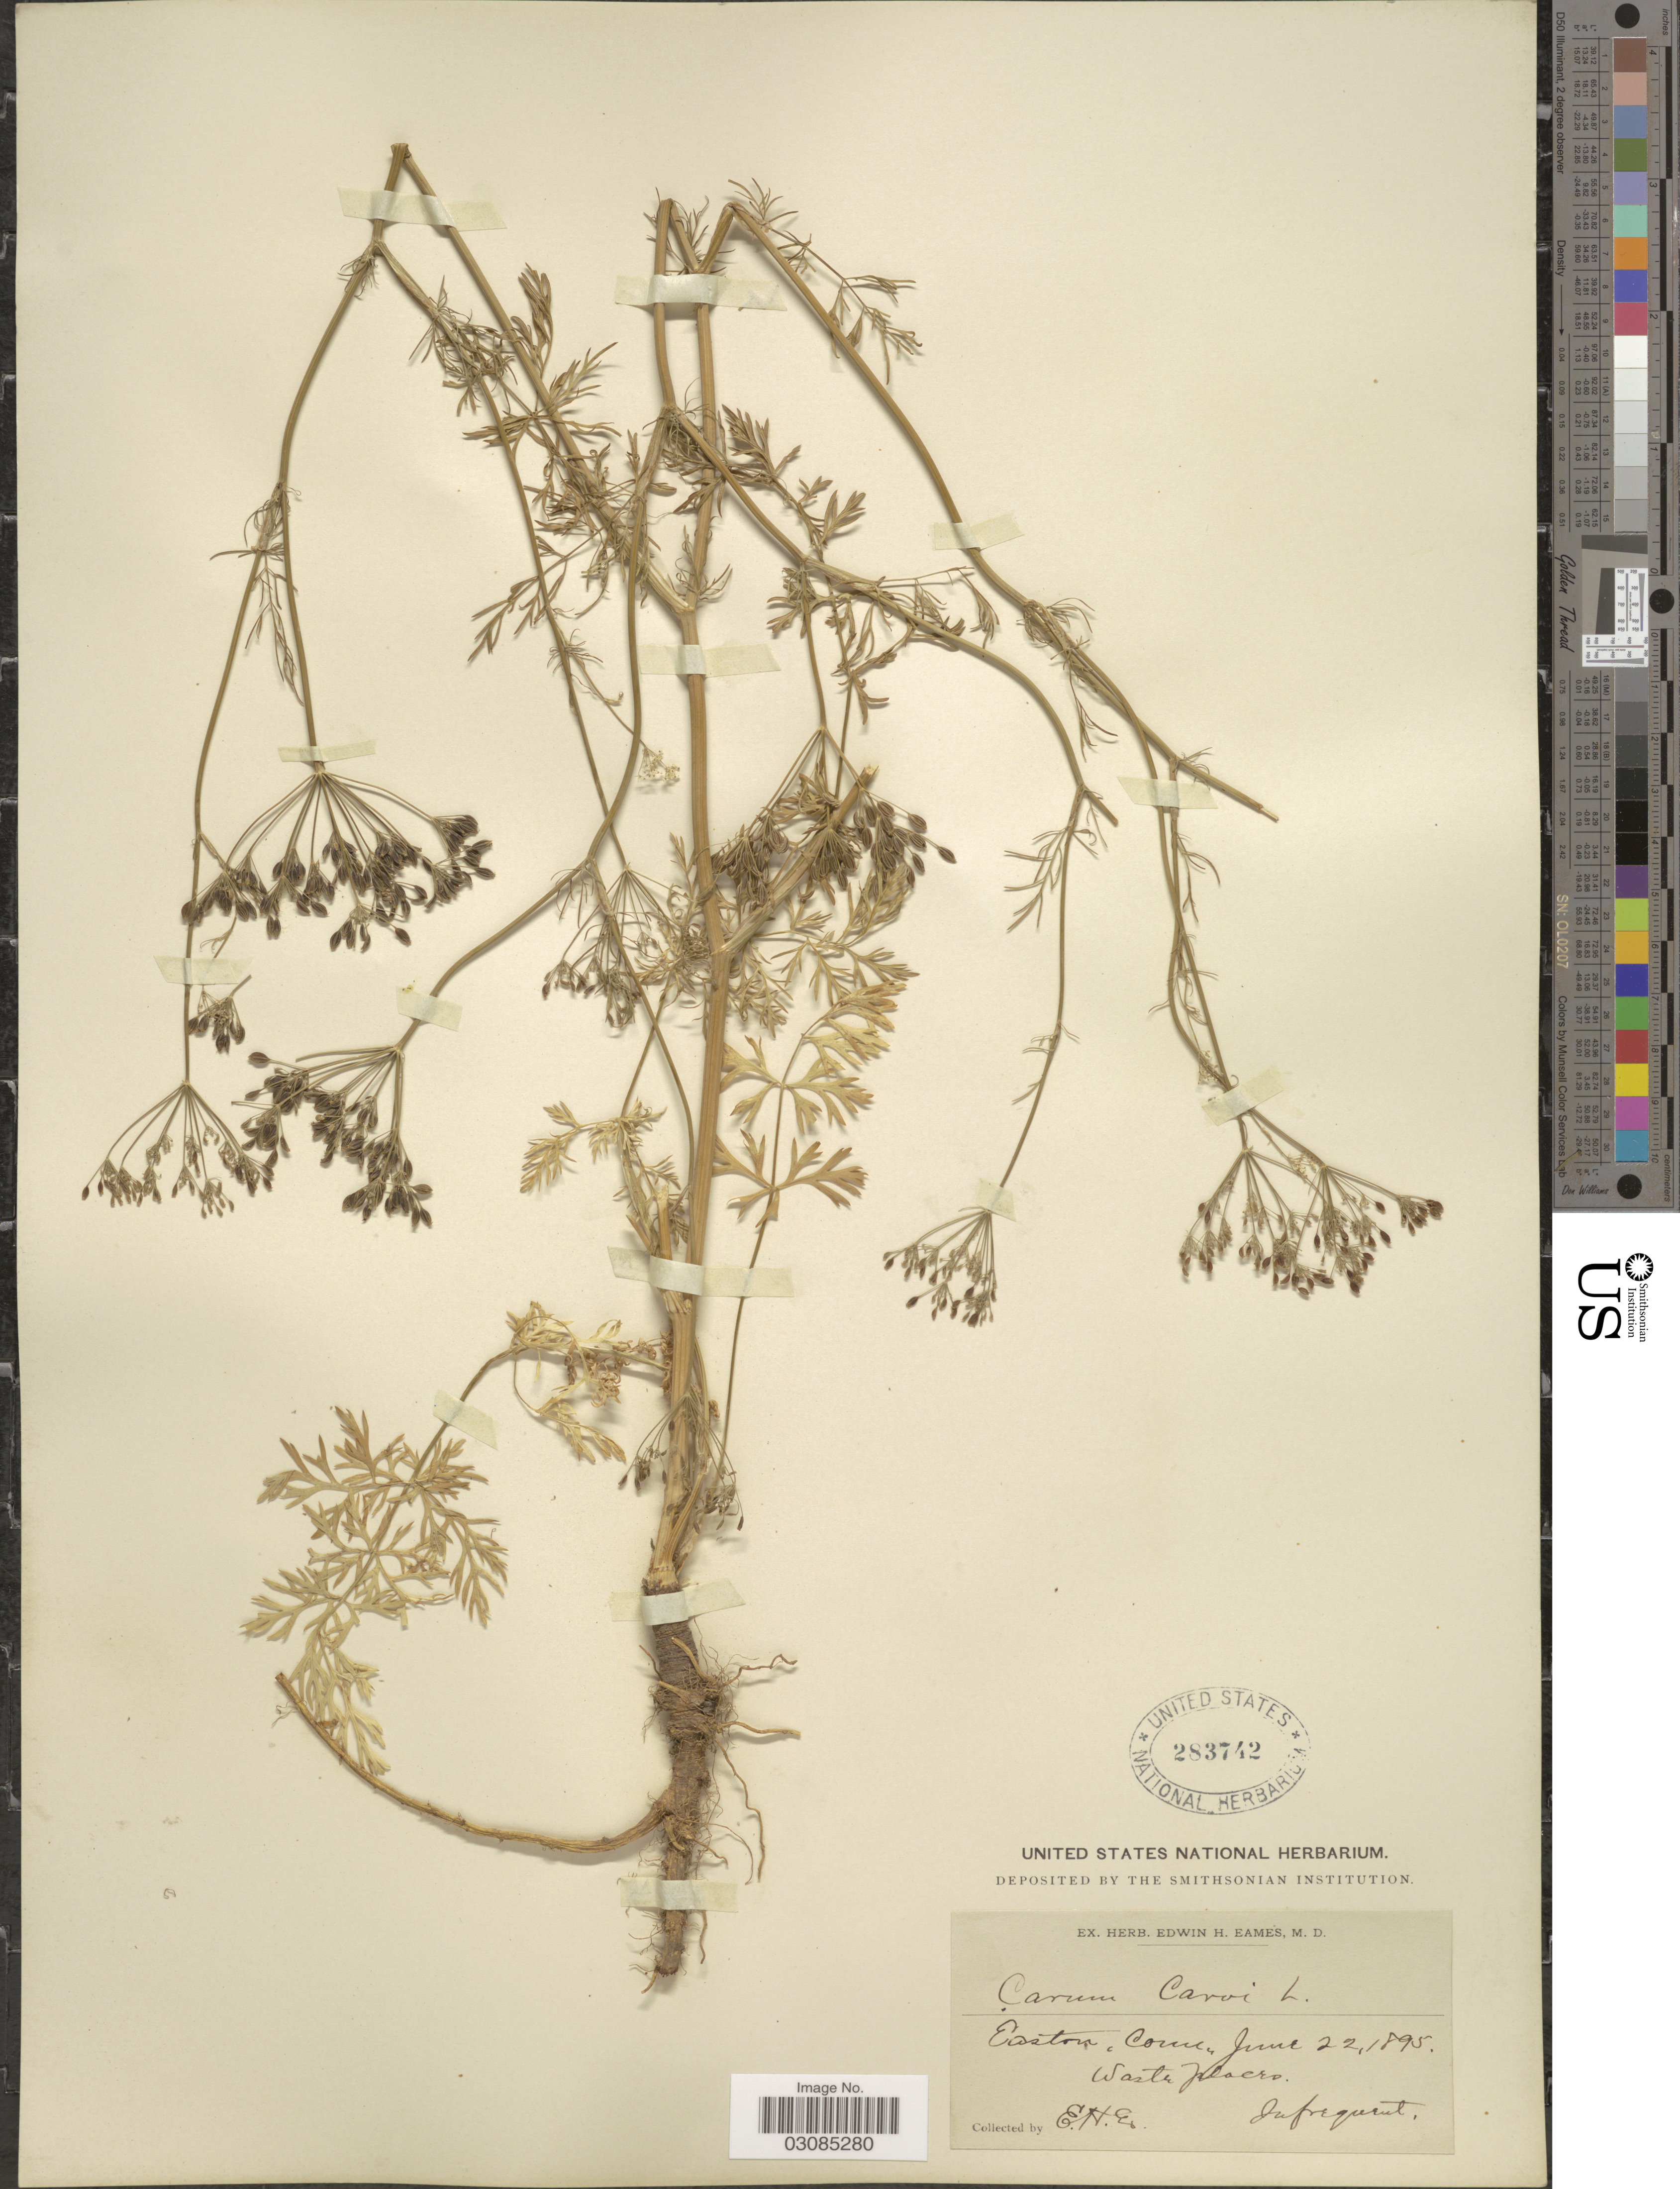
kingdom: Plantae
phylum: Tracheophyta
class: Magnoliopsida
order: Apiales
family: Apiaceae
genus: Carum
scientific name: Carum carvi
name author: L.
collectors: E. H. Eames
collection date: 1895-06-22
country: United States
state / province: Connecticut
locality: Easton, Conn.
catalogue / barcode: US 283742